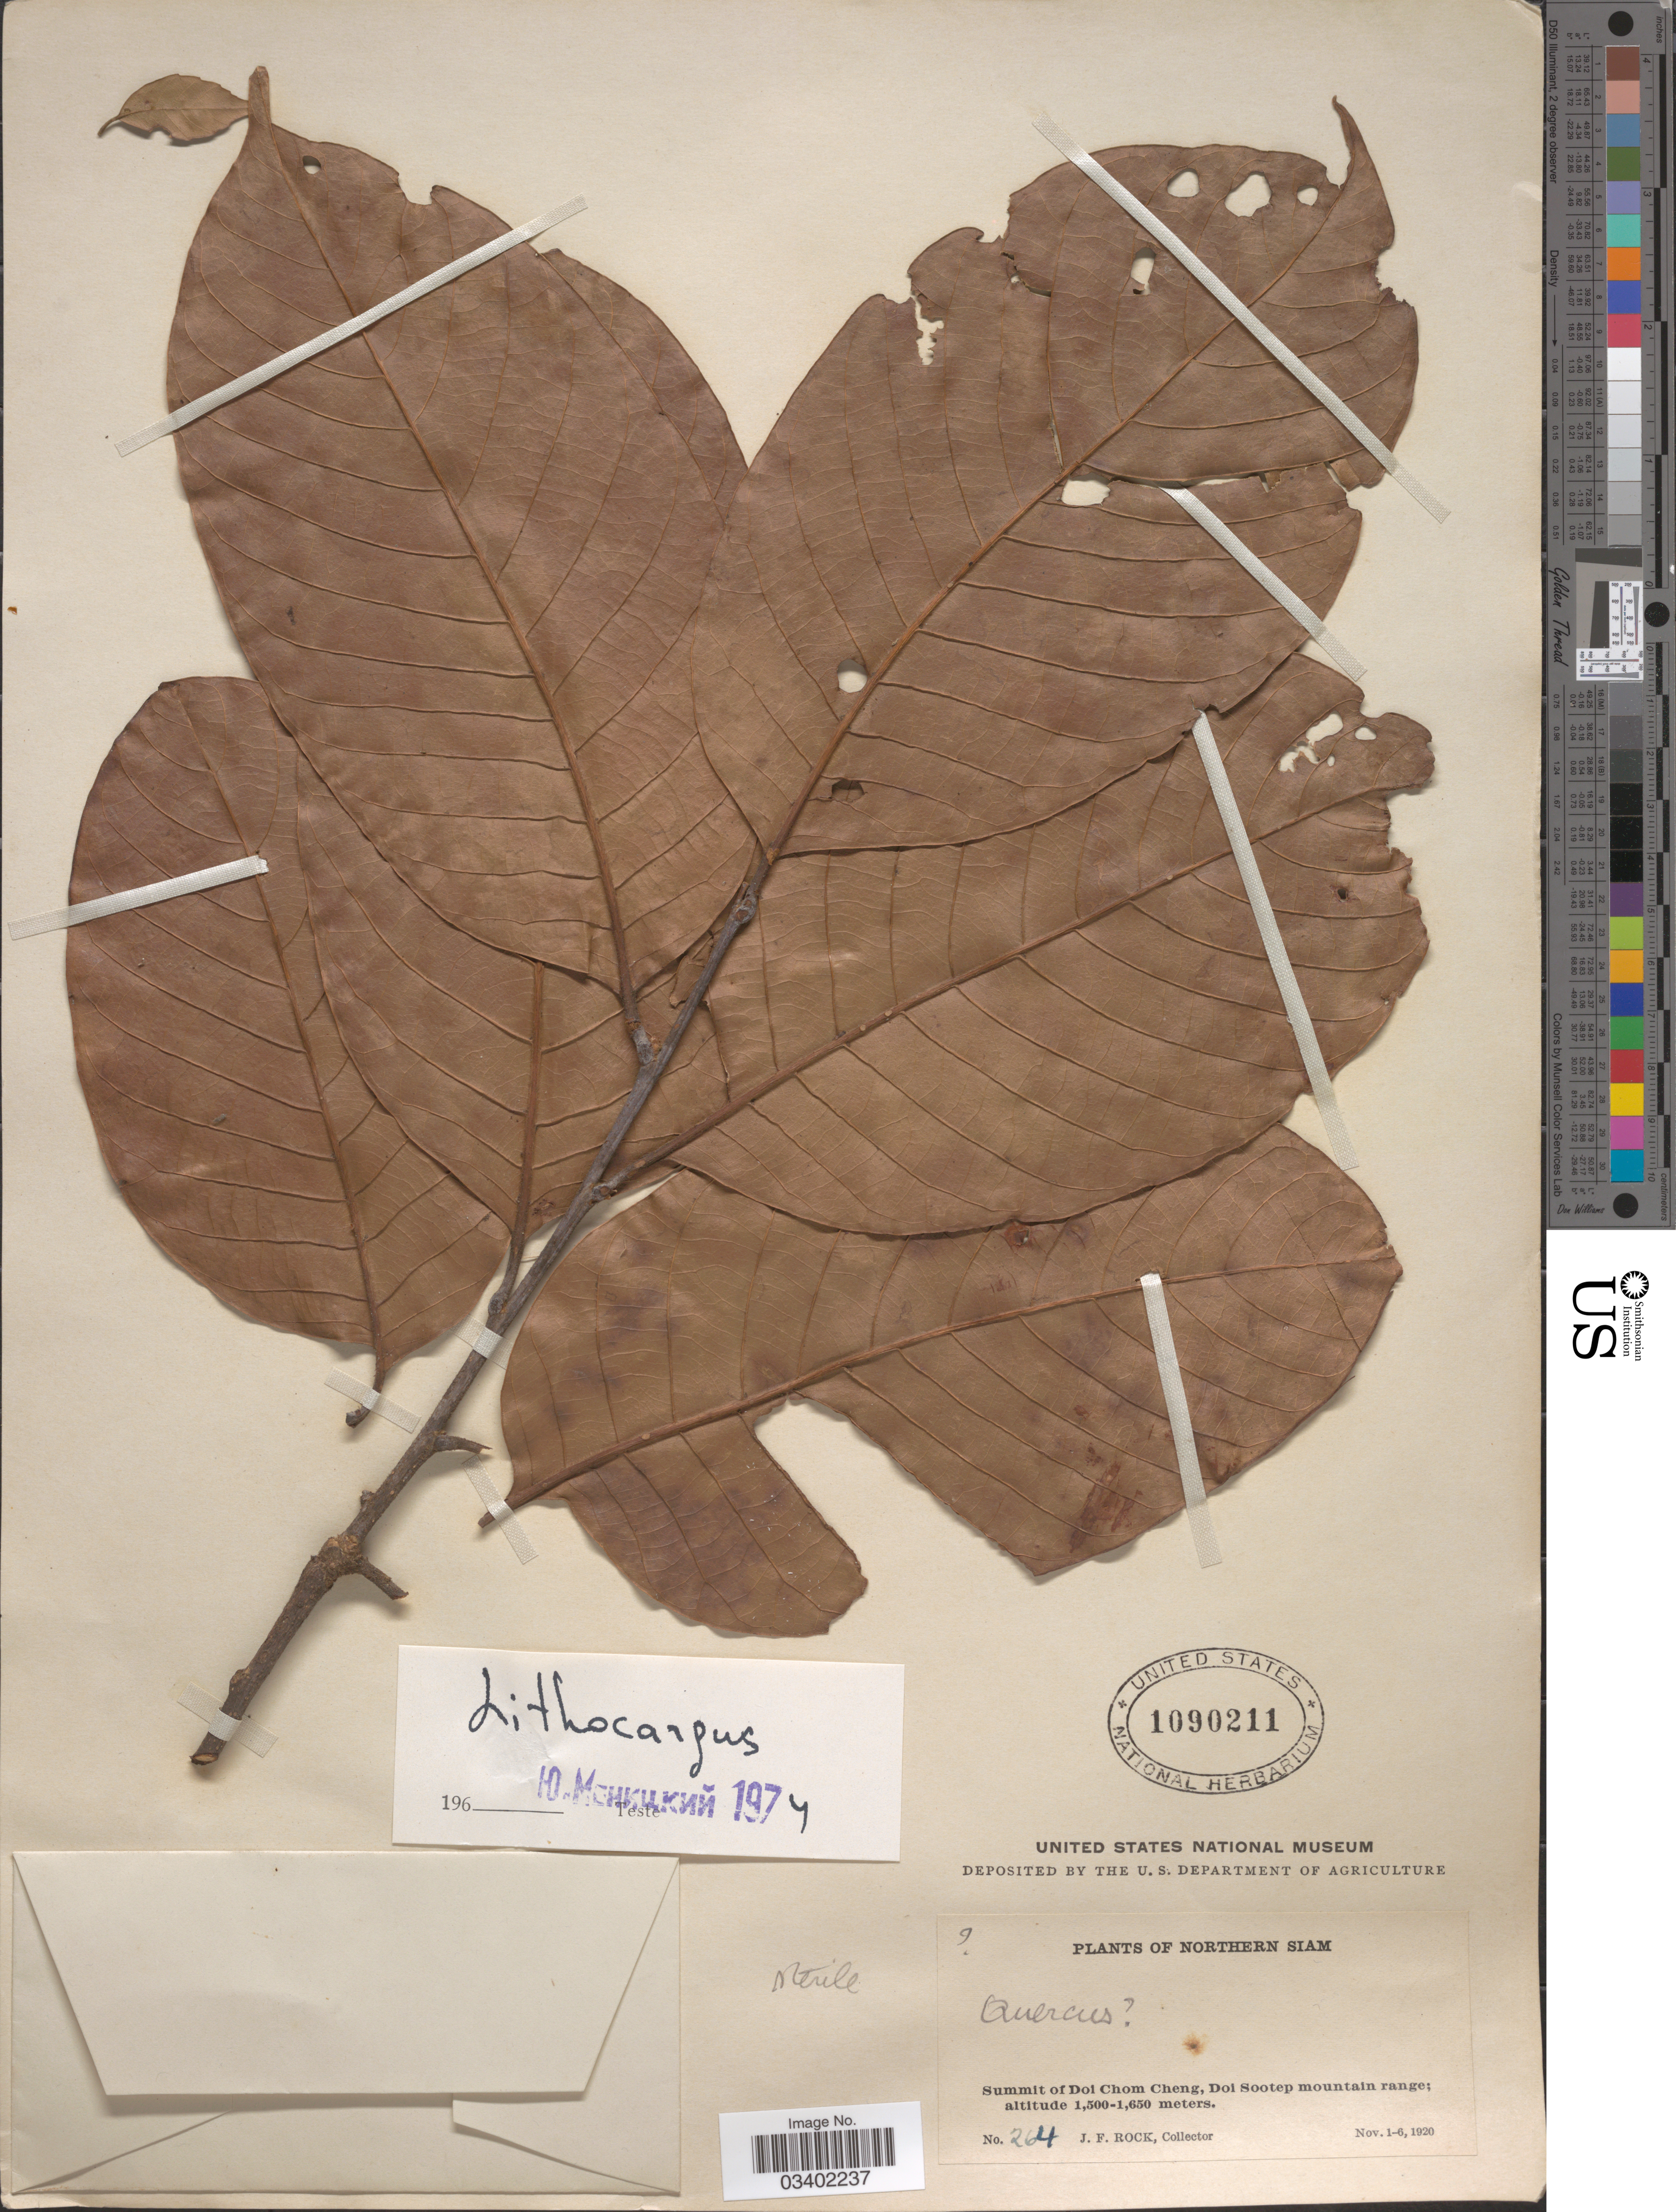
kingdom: Plantae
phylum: Tracheophyta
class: Magnoliopsida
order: Fagales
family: Fagaceae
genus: Lithocarpus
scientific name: Lithocarpus sp.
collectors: J. Rock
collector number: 264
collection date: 1920-11-01/1920-11-06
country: Thailand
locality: Northern Siam. Summit of Doi Chom Cheng, Doi Sootep mountain range.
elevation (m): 1500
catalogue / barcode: US 1090211